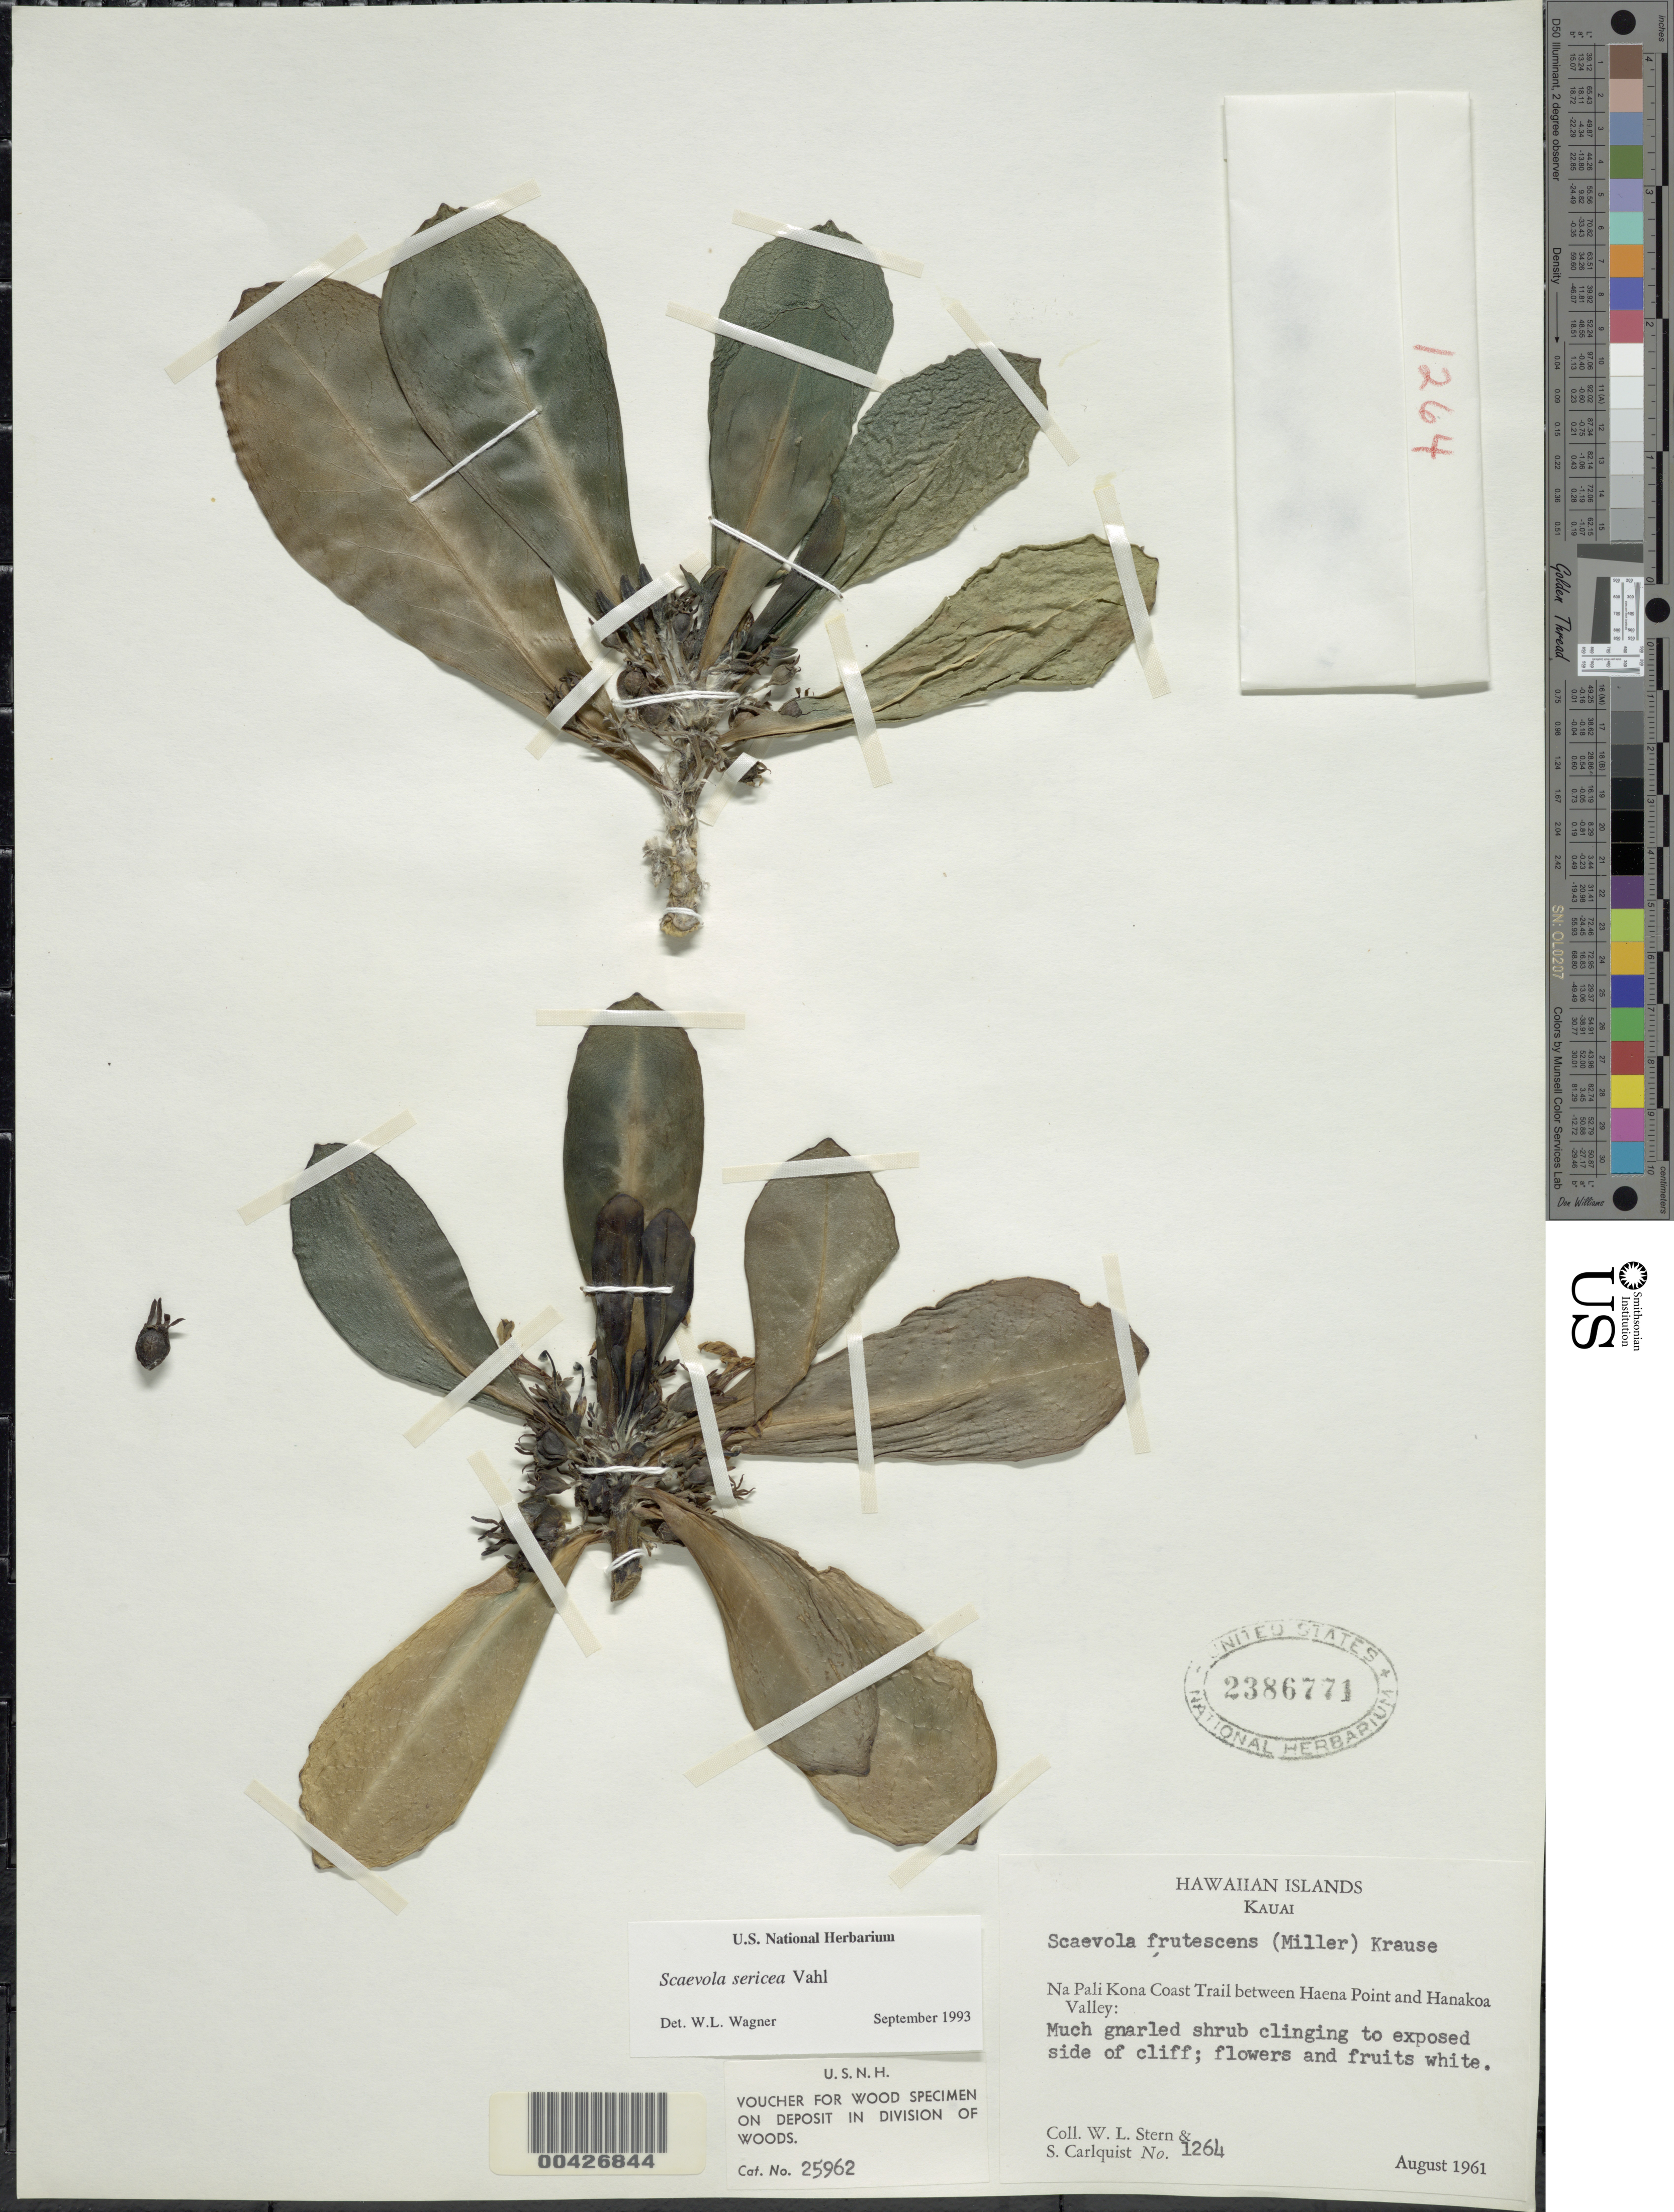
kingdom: Plantae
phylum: Tracheophyta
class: Magnoliopsida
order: Asterales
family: Goodeniaceae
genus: Scaevola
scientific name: Scaevola taccada var. taccada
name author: (Gaertn.) Roxb.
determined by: Wagner, W. L., (BOT), Smithsonian Institution - National Museum of Natural History (UNITED STATES)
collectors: W. L. Stern & S. Carlquist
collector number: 1264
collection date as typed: Aug 1961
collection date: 1961-08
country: United States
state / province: Hawaii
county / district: Kauai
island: Kaua'i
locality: Na Pali Kona Coast Trail between Haena Point and Hanakoa Valley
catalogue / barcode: US 2386771